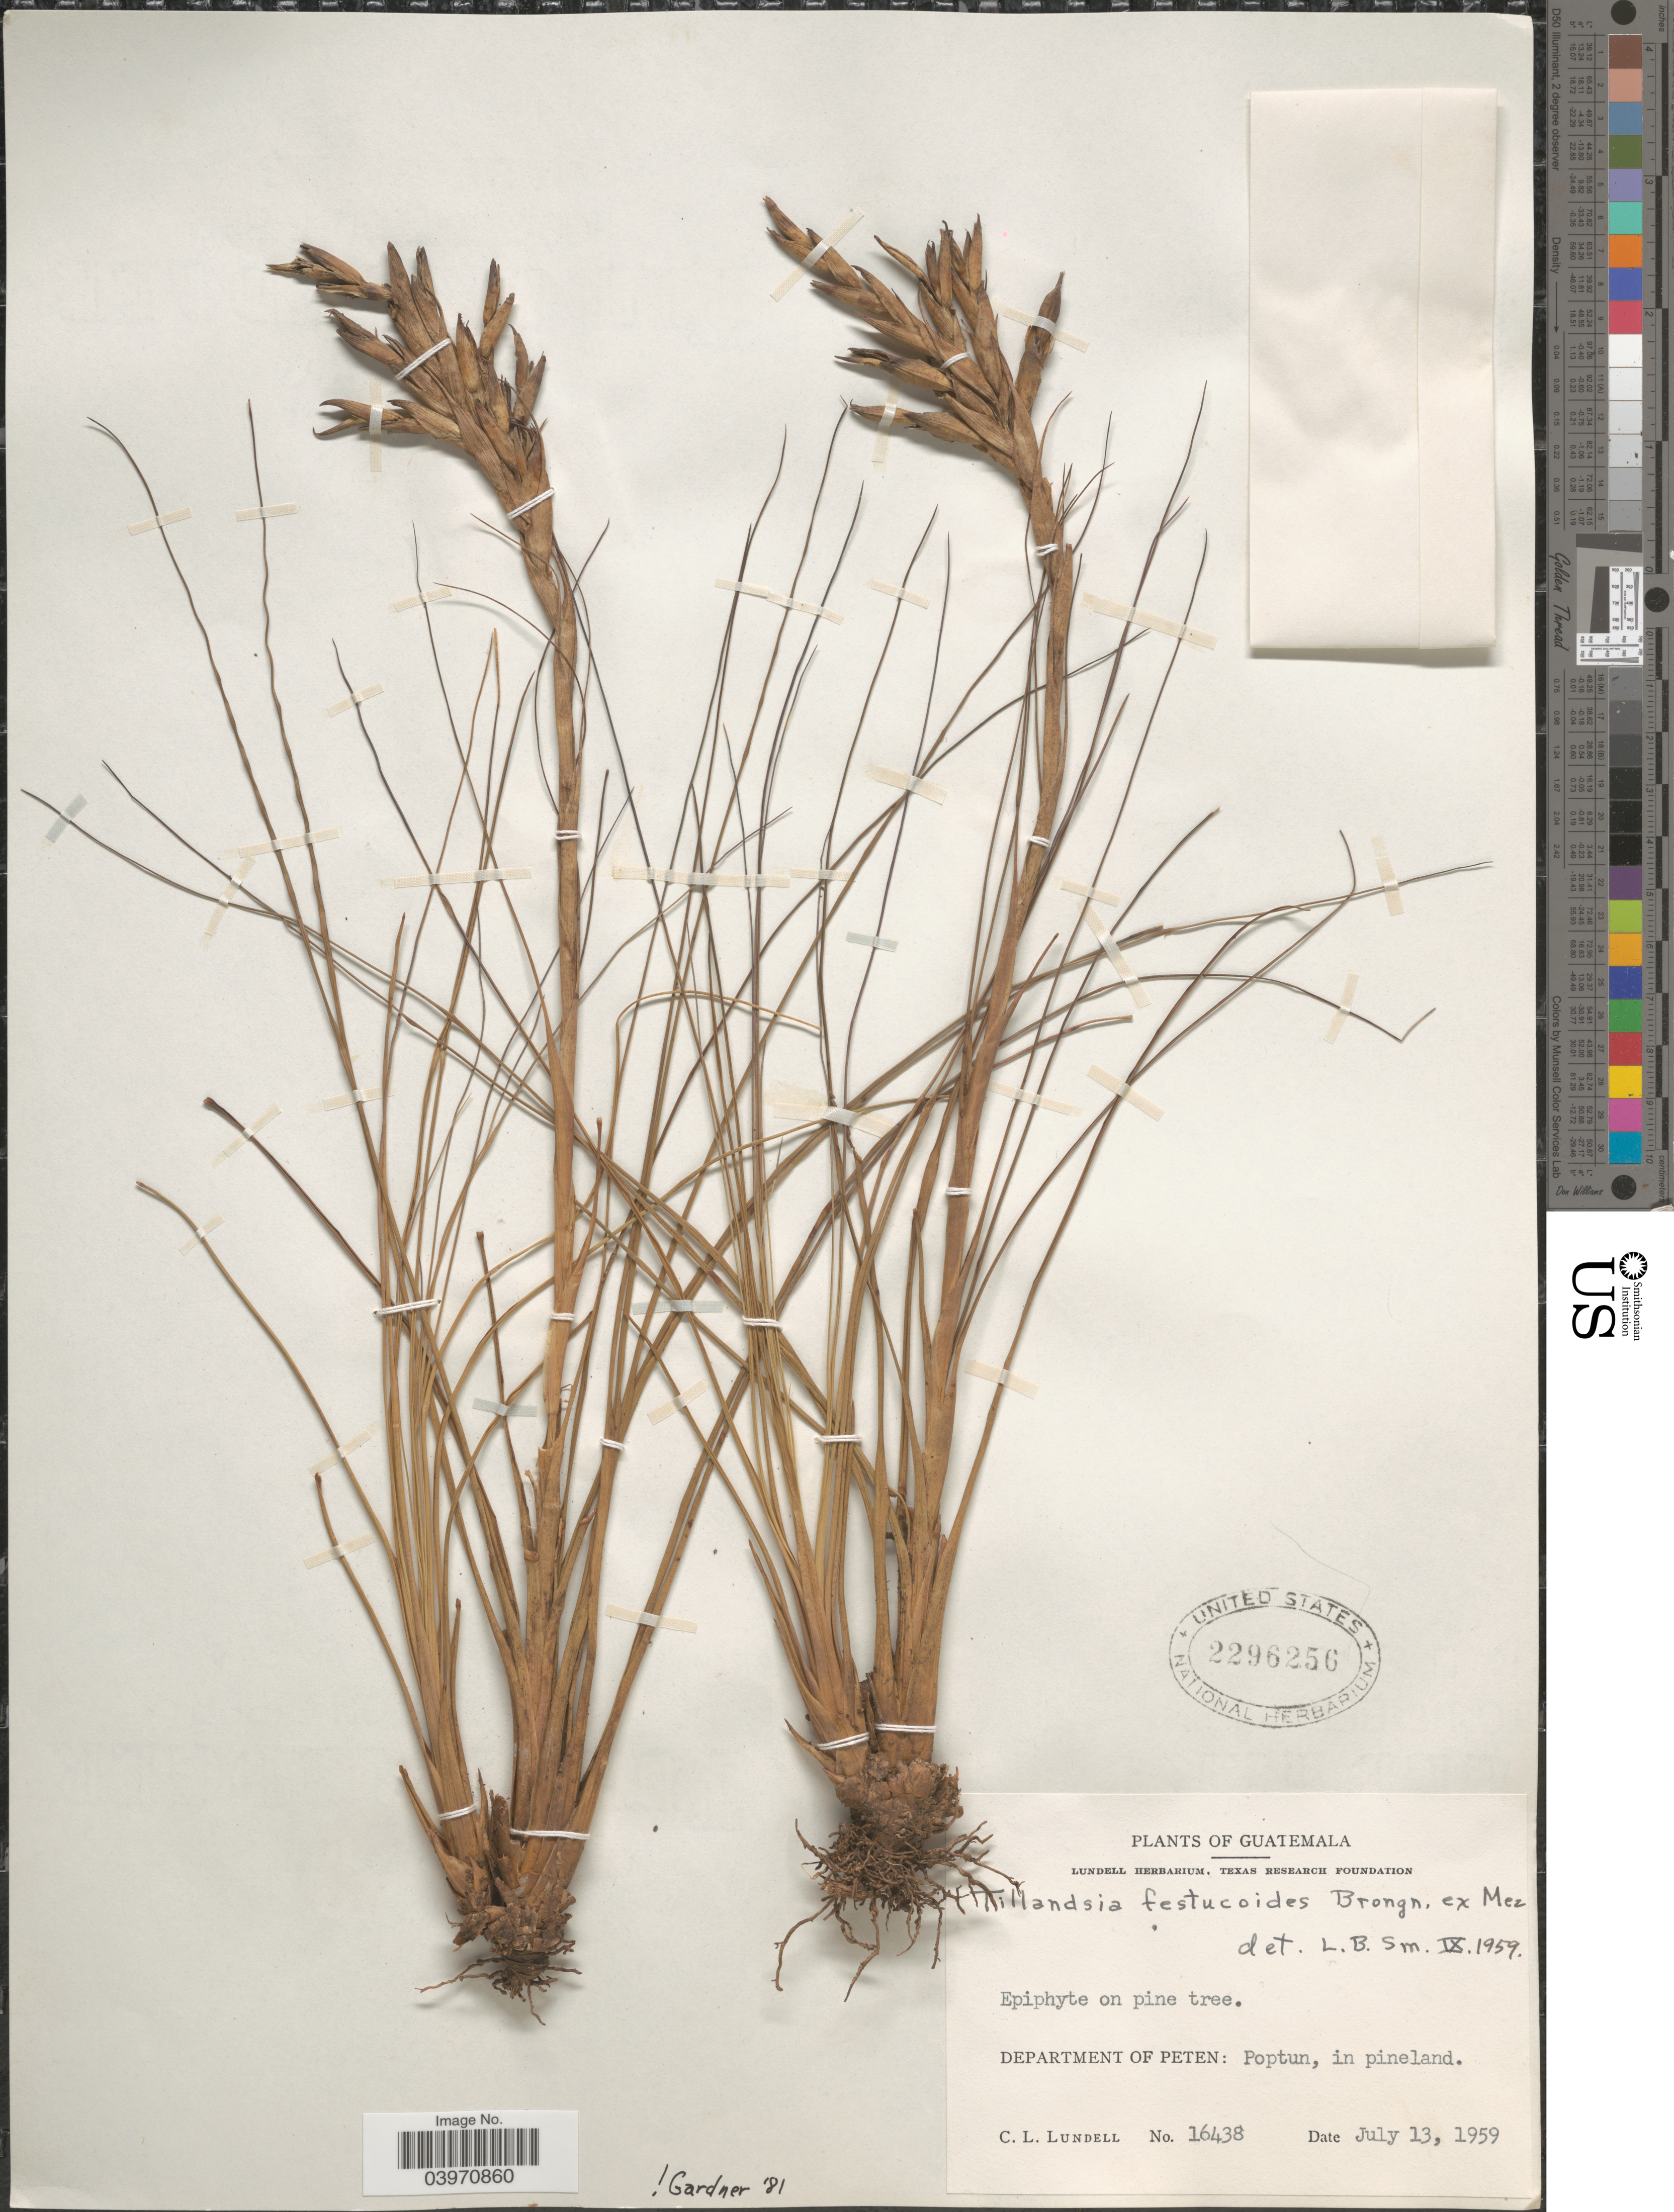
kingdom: Plantae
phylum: Tracheophyta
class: Liliopsida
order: Poales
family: Bromeliaceae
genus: Tillandsia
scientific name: Tillandsia festucoides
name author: Brongn. ex Mez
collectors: C. L. Lundell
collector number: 16438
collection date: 1959-07-13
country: Guatemala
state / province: El Peten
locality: Department of Peten: Poptun.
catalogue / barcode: US 2296256